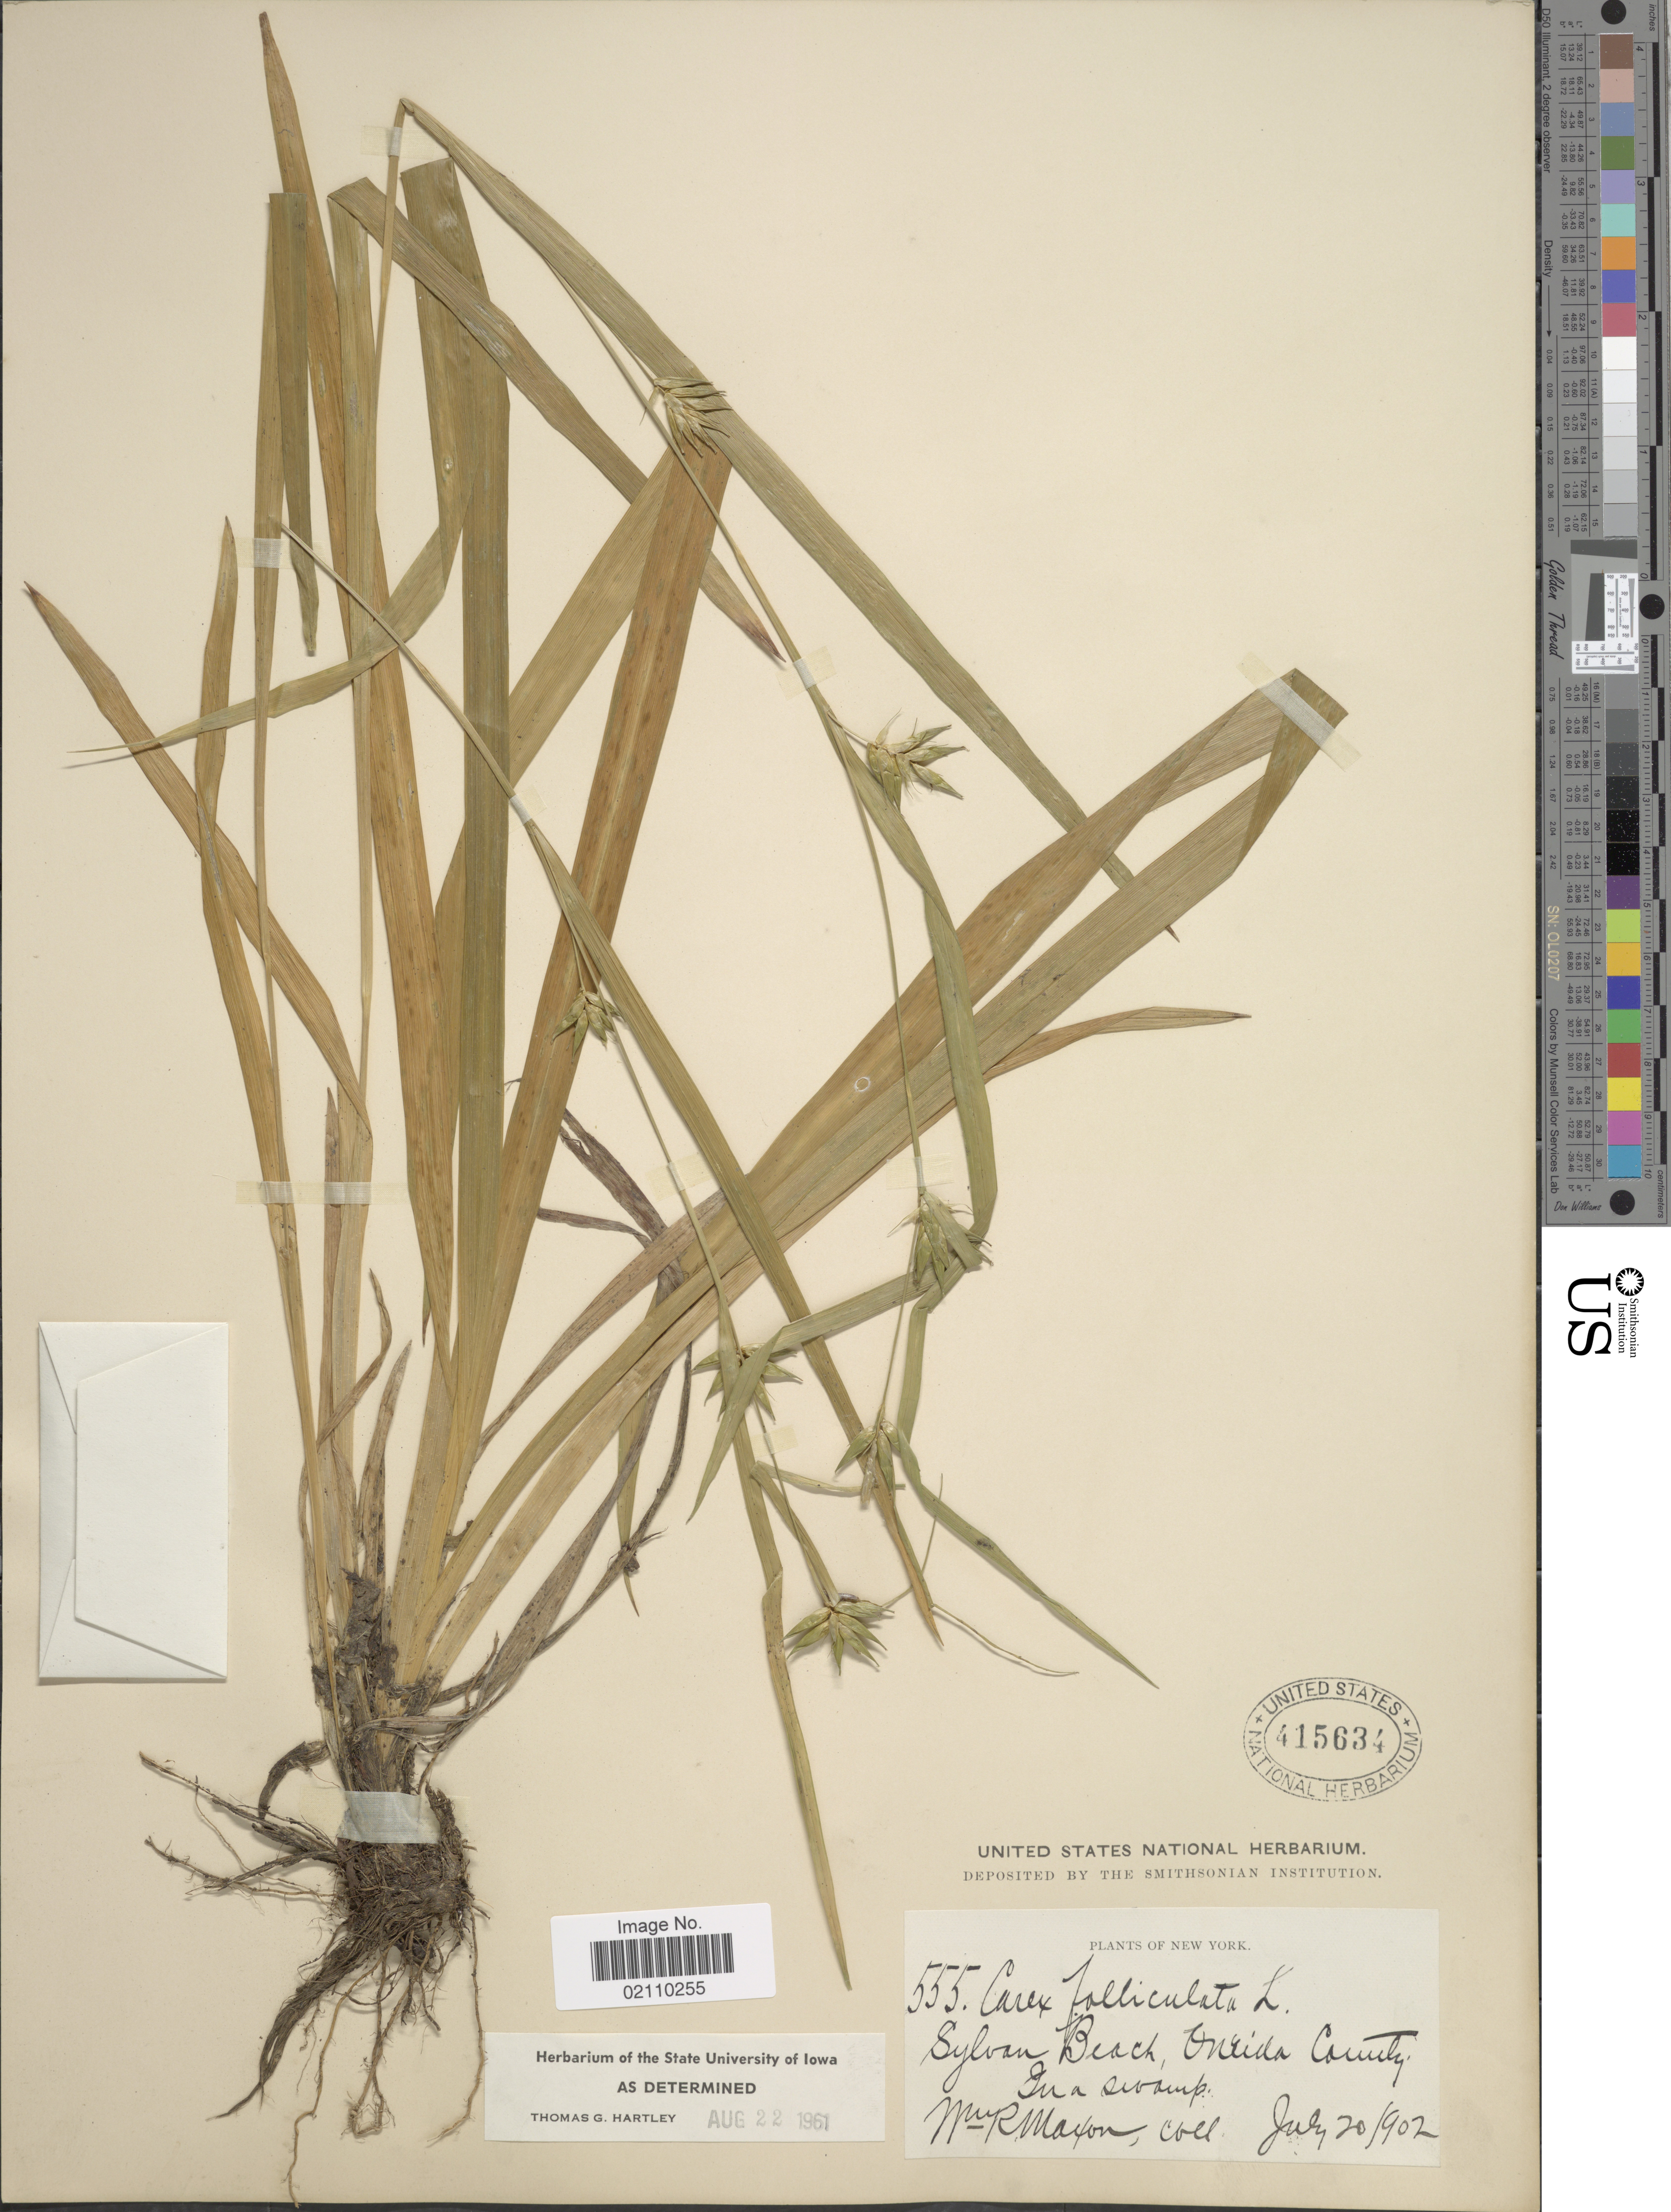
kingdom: Plantae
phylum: Tracheophyta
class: Liliopsida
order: Poales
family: Cyperaceae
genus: Carex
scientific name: Carex folliculata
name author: L.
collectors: W. R. Maxon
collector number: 555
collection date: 1902-07-20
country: United States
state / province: New York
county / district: Oneida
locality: Sylvan Beach, Oneida County, in a swamp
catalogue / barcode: US 415634